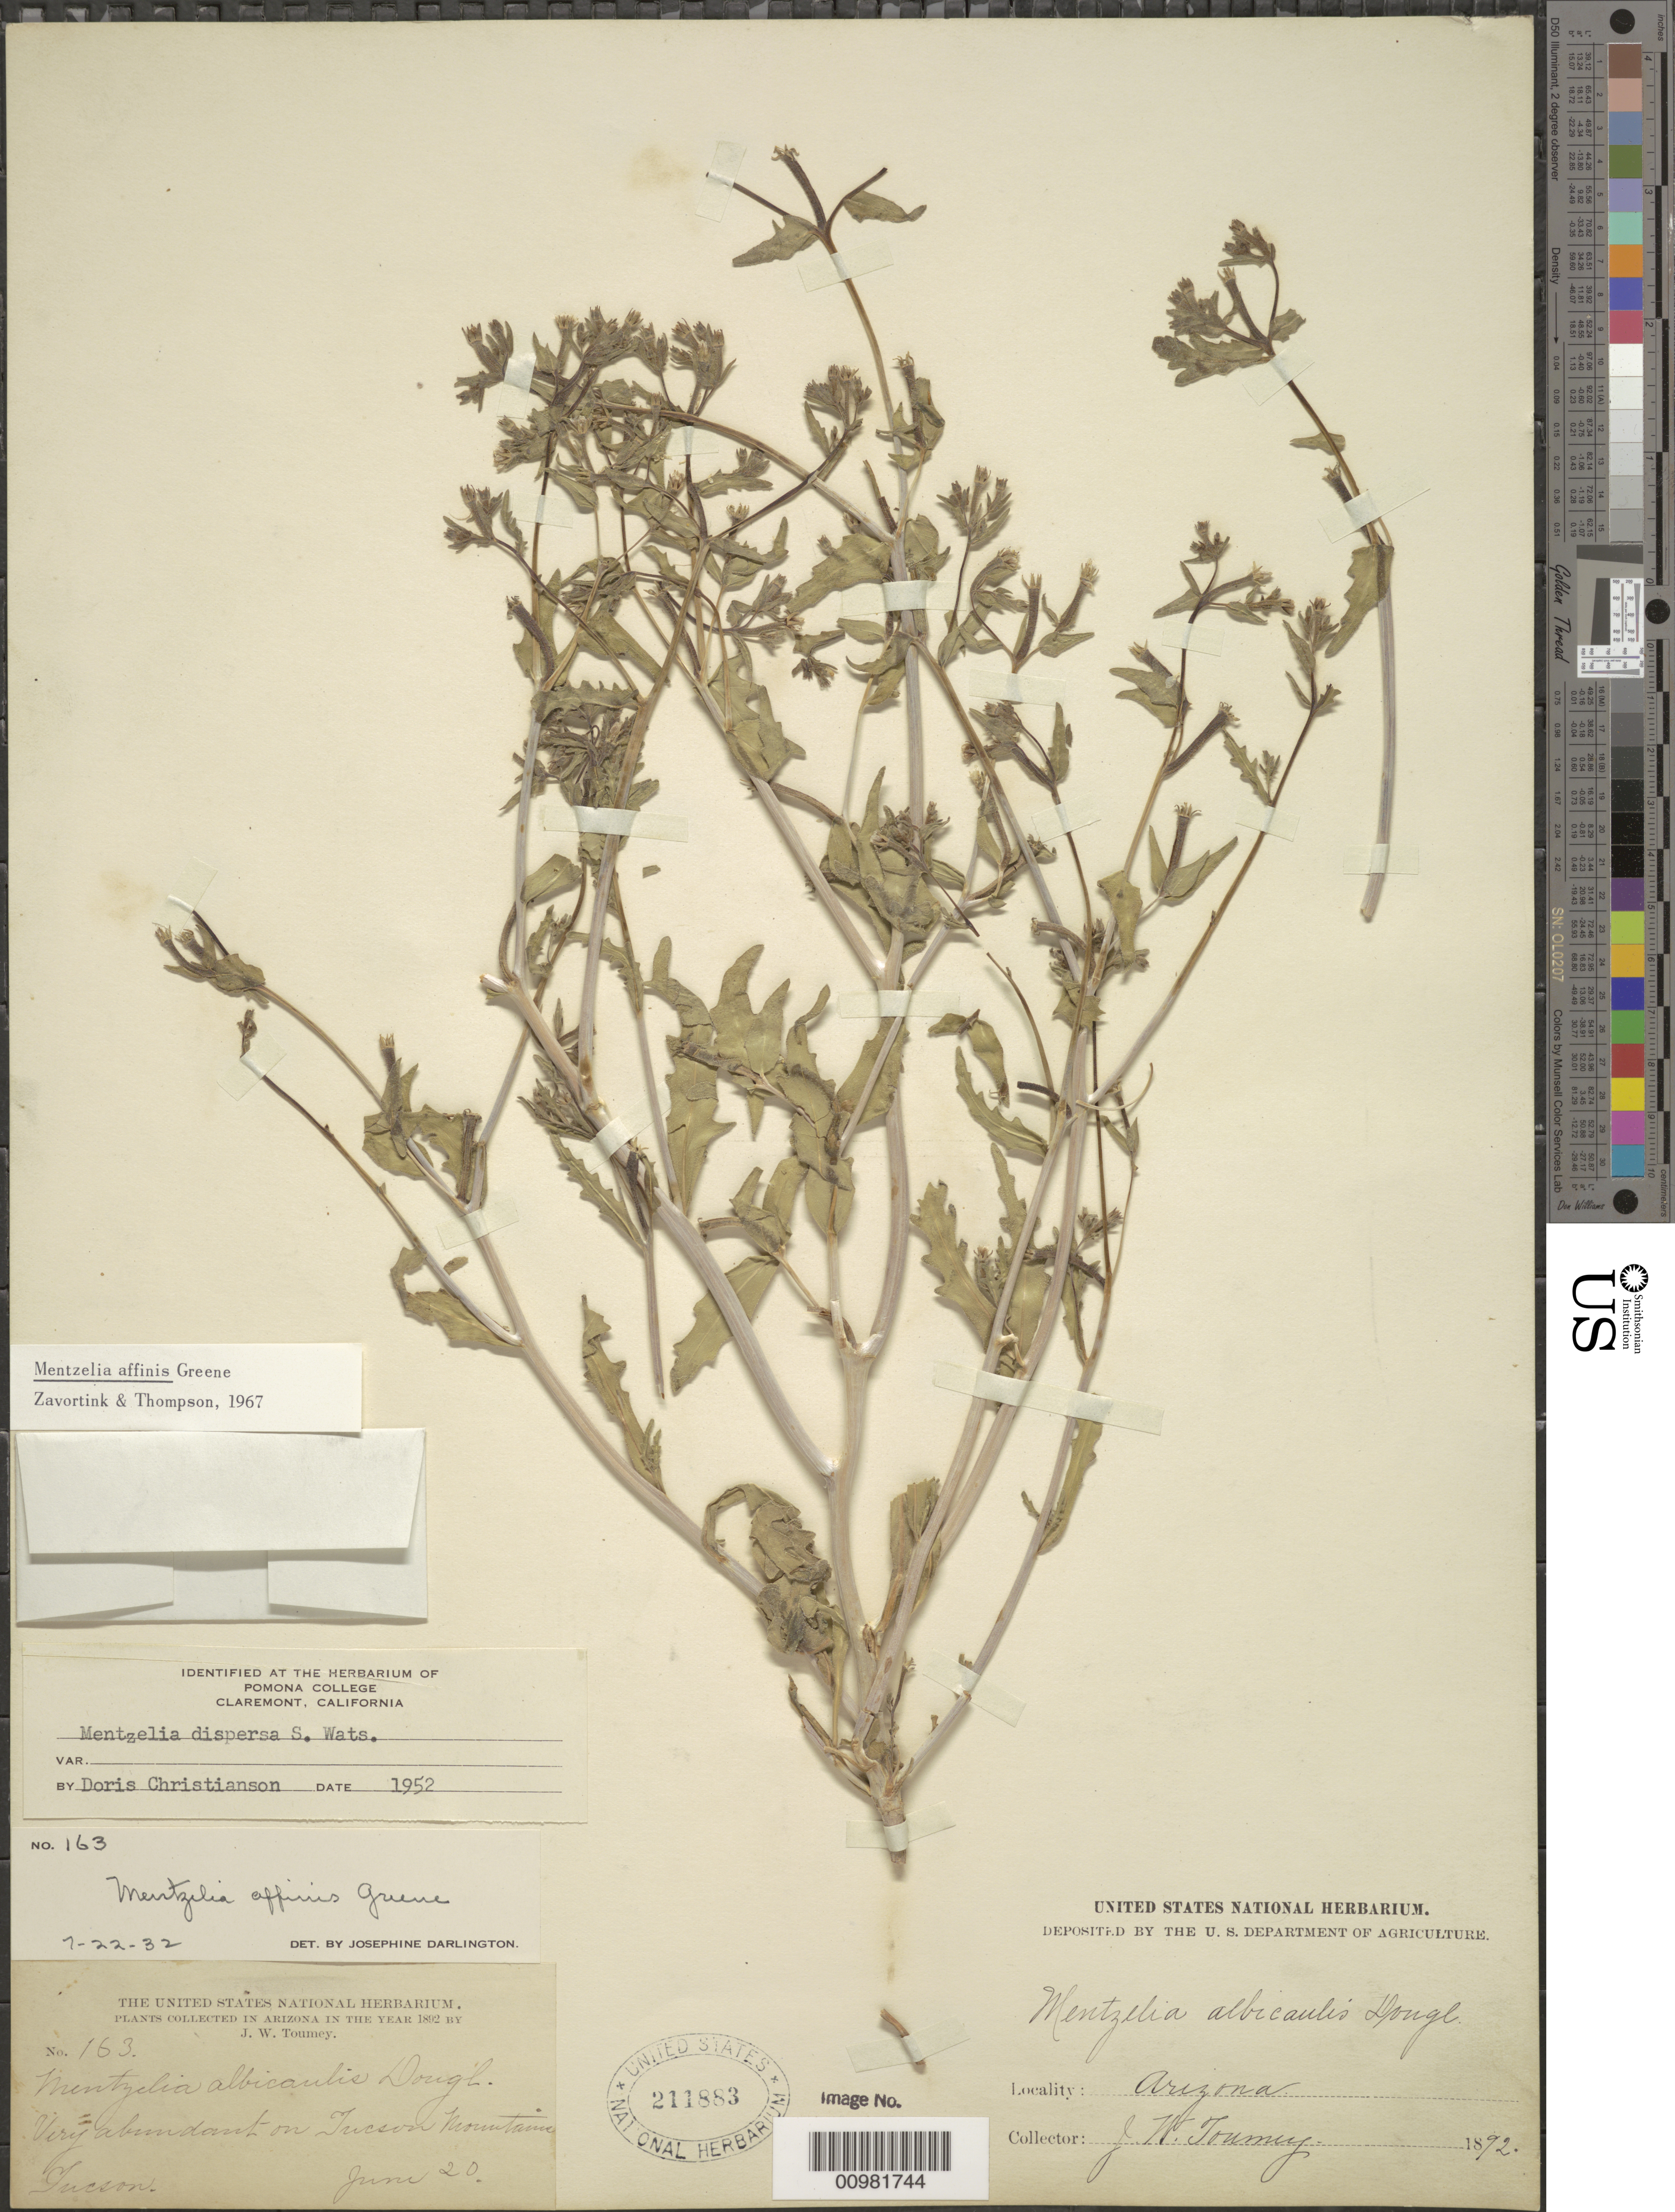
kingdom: Plantae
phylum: Tracheophyta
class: Magnoliopsida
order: Cornales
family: Loasaceae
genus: Mentzelia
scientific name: Mentzelia affinis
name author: Greene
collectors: J. W. Toumey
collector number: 163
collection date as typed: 20 Jun 1892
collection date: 1892-06-20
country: United States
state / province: Arizona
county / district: Pima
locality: Tucson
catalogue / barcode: US 211883